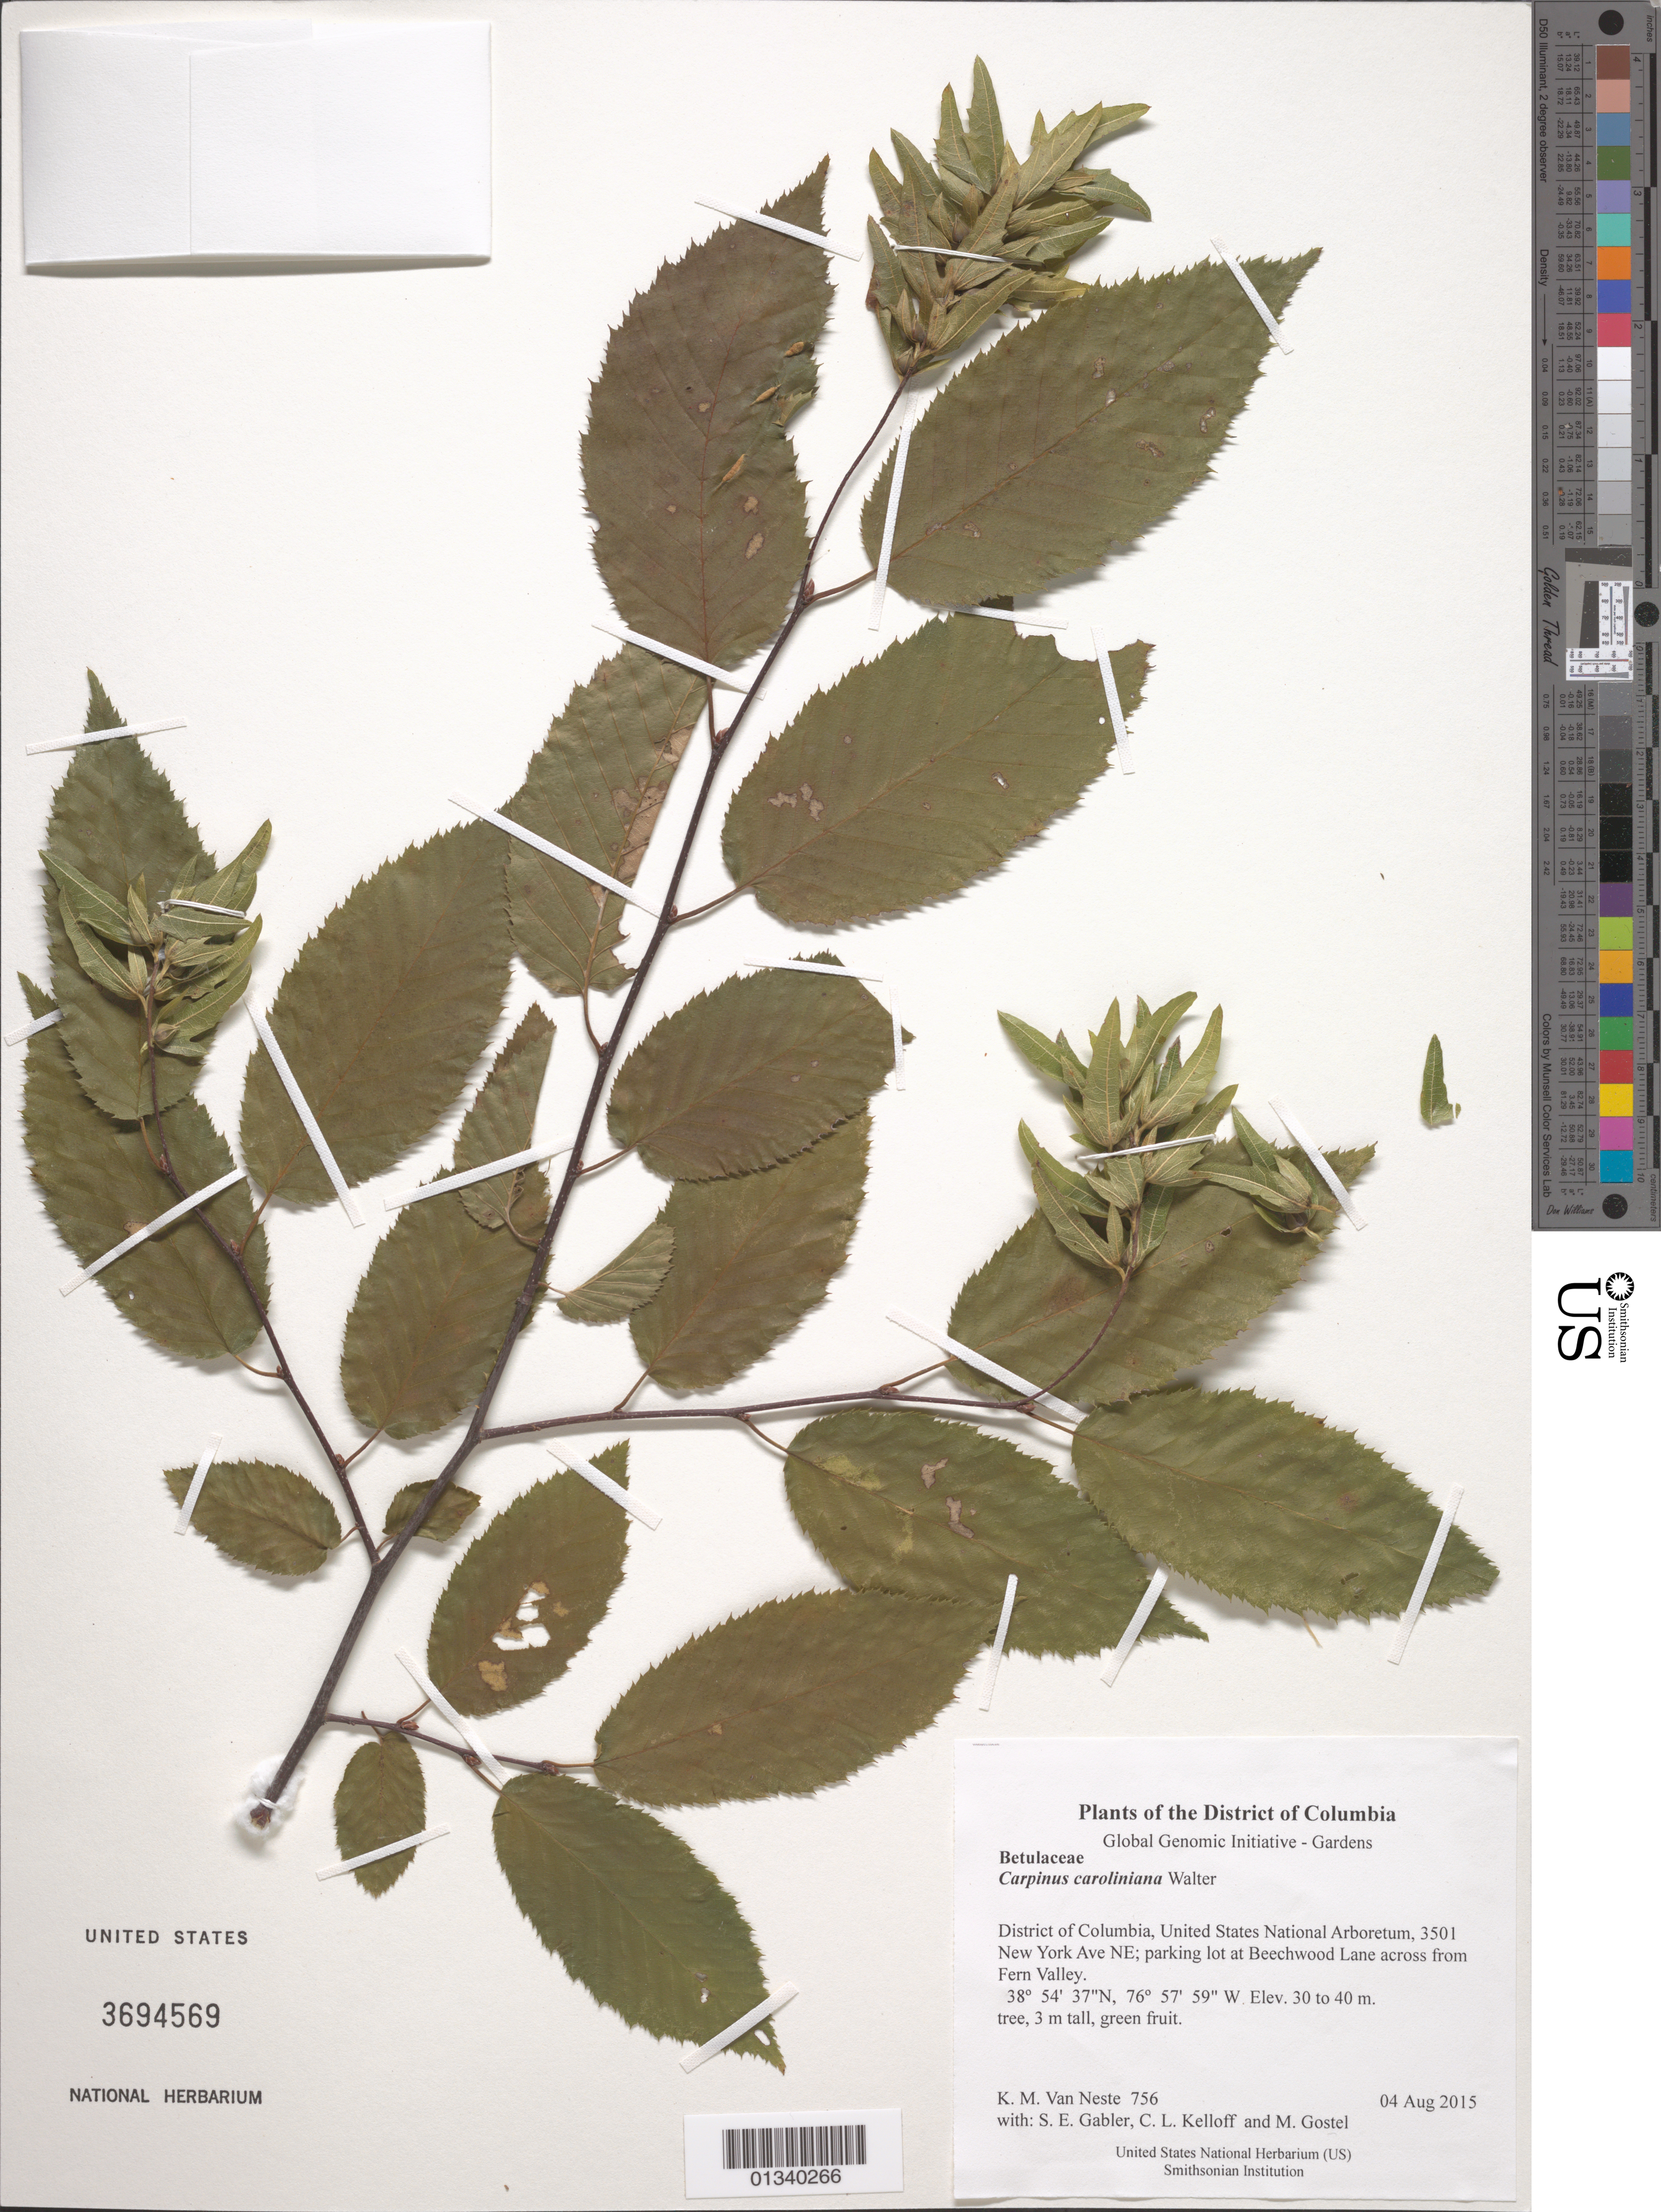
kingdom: Plantae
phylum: Tracheophyta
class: Magnoliopsida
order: Fagales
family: Betulaceae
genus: Carpinus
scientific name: Carpinus caroliniana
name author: Walter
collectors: K. M. Van Neste, S. E. Gabler, C. L. Kelloff & M. R. Gostel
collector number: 756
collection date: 2015-08-04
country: United States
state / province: District of Columbia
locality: United States National Arboretum, 3501 New York Ave NE; parking lot at Beechwood Lane across from Fern Valley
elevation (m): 30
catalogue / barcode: US 3694569